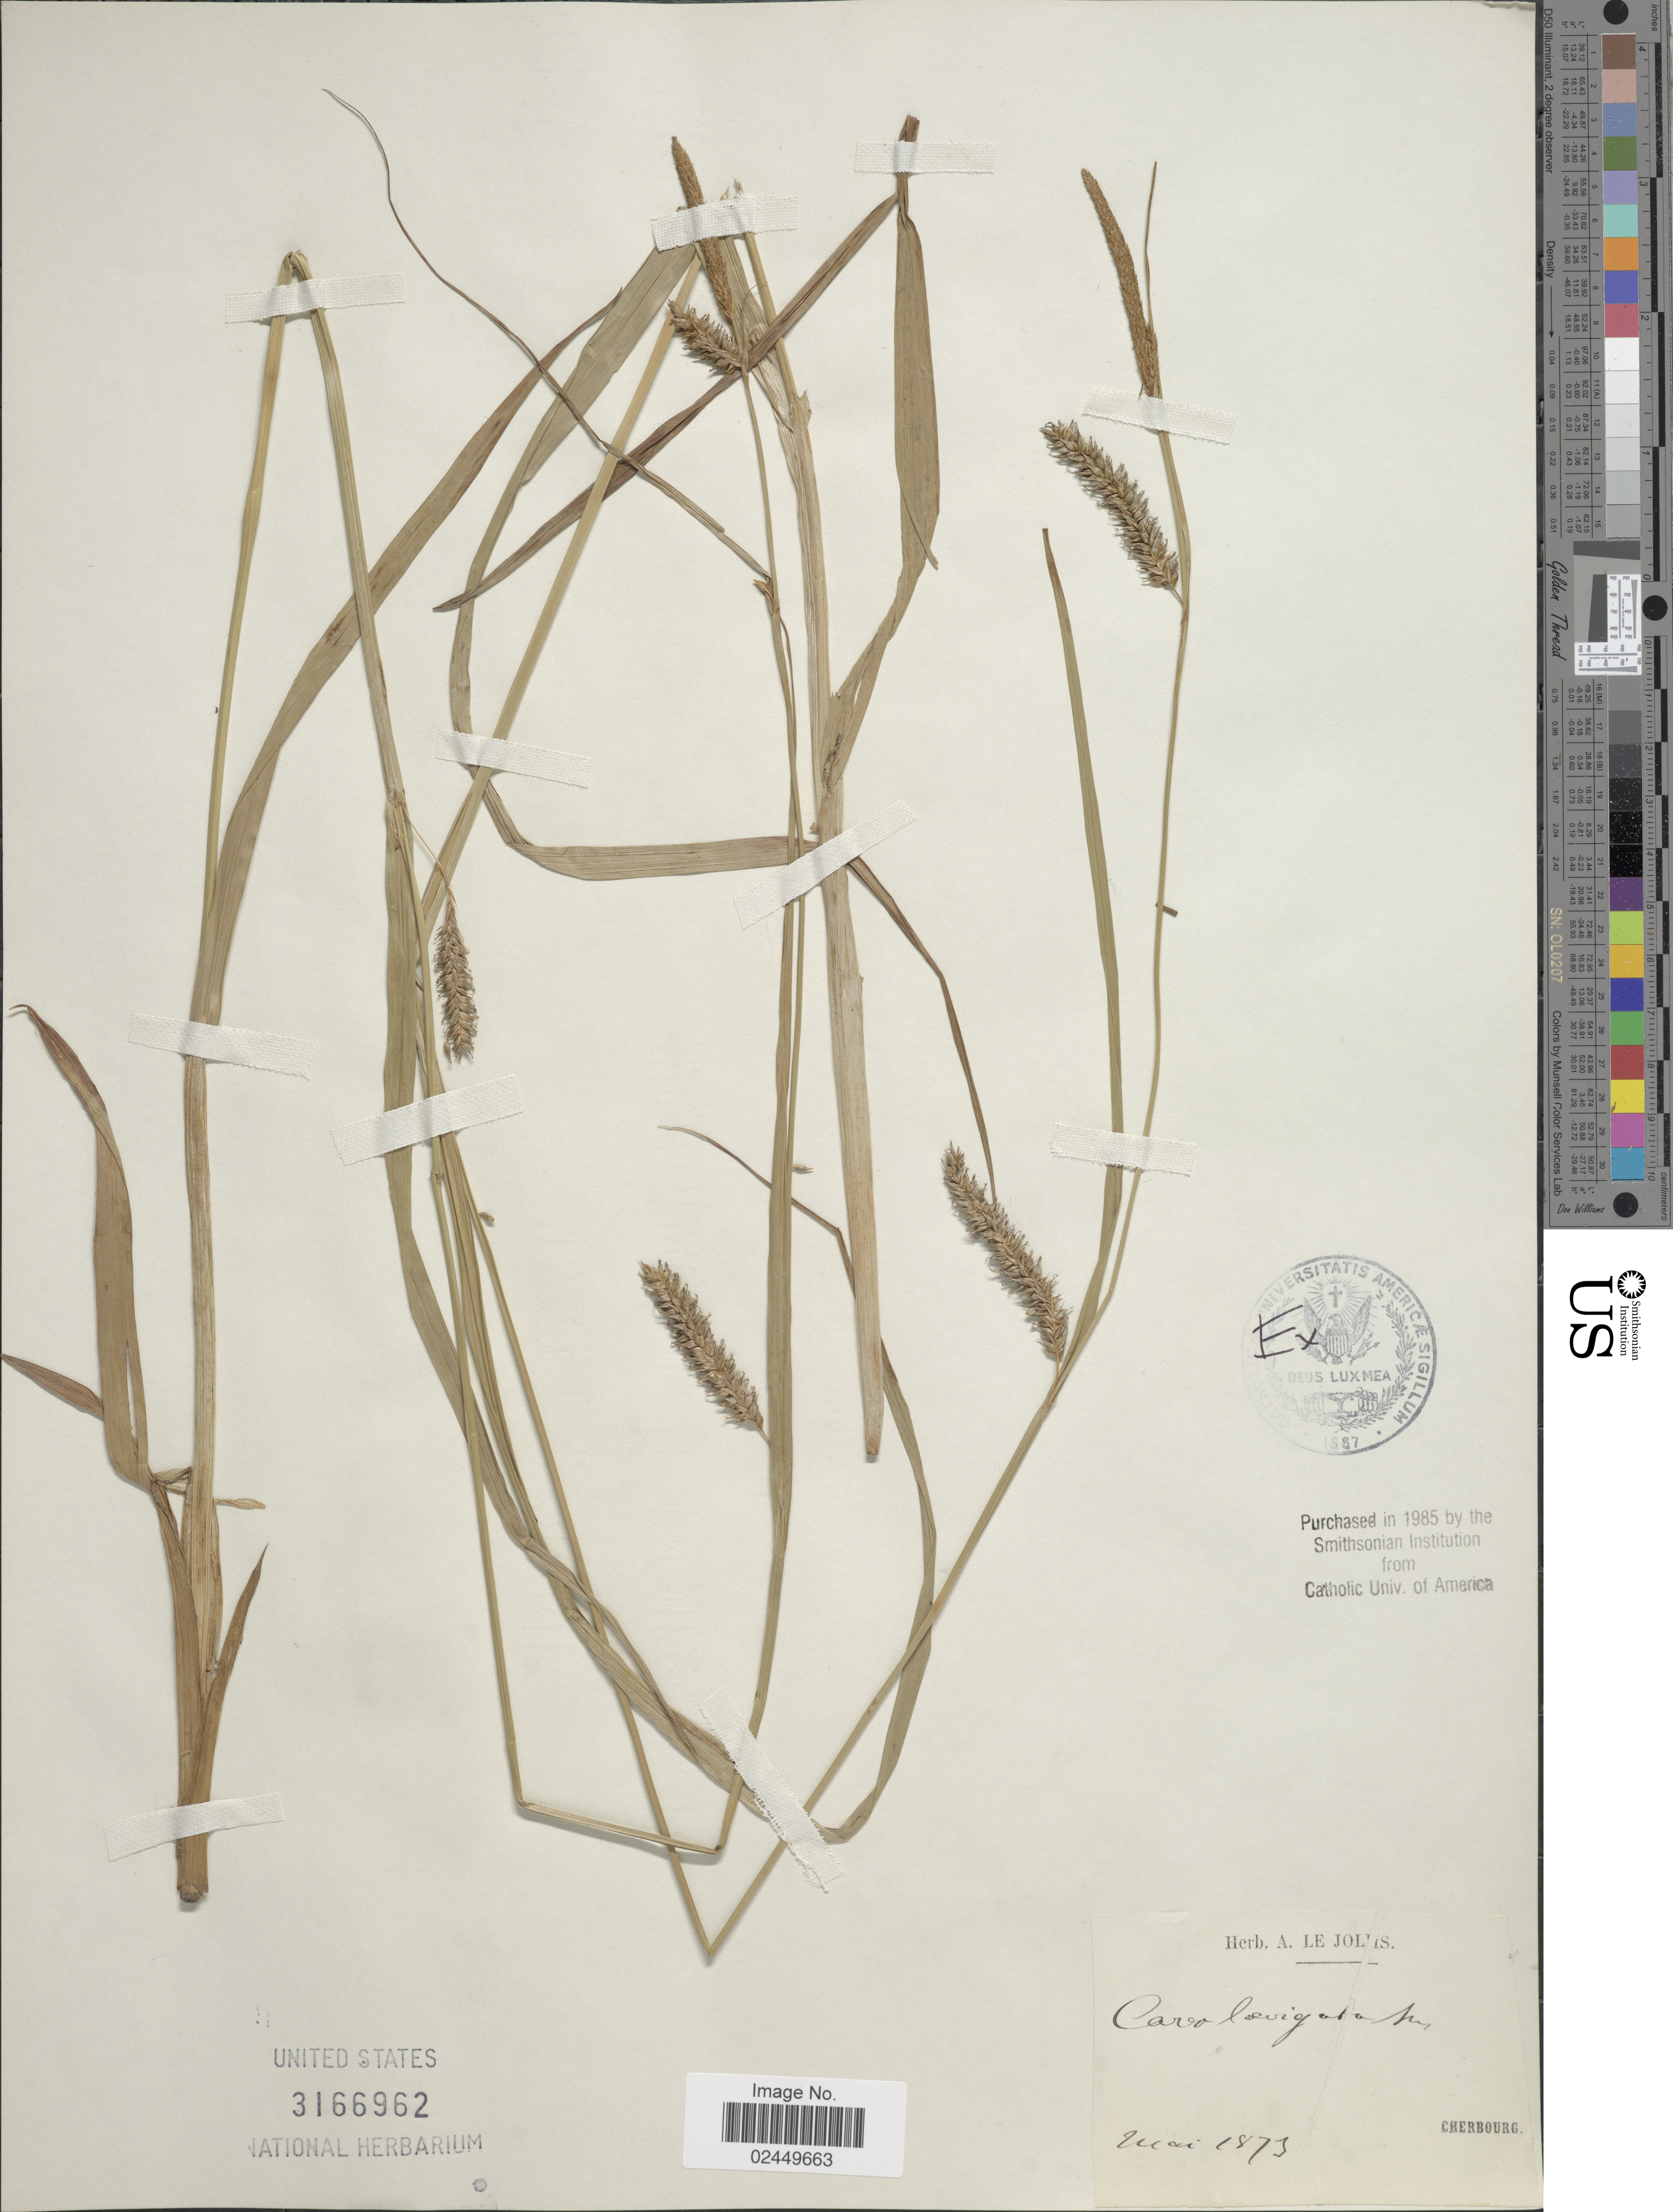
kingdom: Plantae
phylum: Tracheophyta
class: Liliopsida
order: Poales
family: Cyperaceae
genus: Carex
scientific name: Carex helodes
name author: Link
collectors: Le Jolis, A. F. (herbarium)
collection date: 1873-05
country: France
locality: Cherbourg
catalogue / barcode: US 3166962